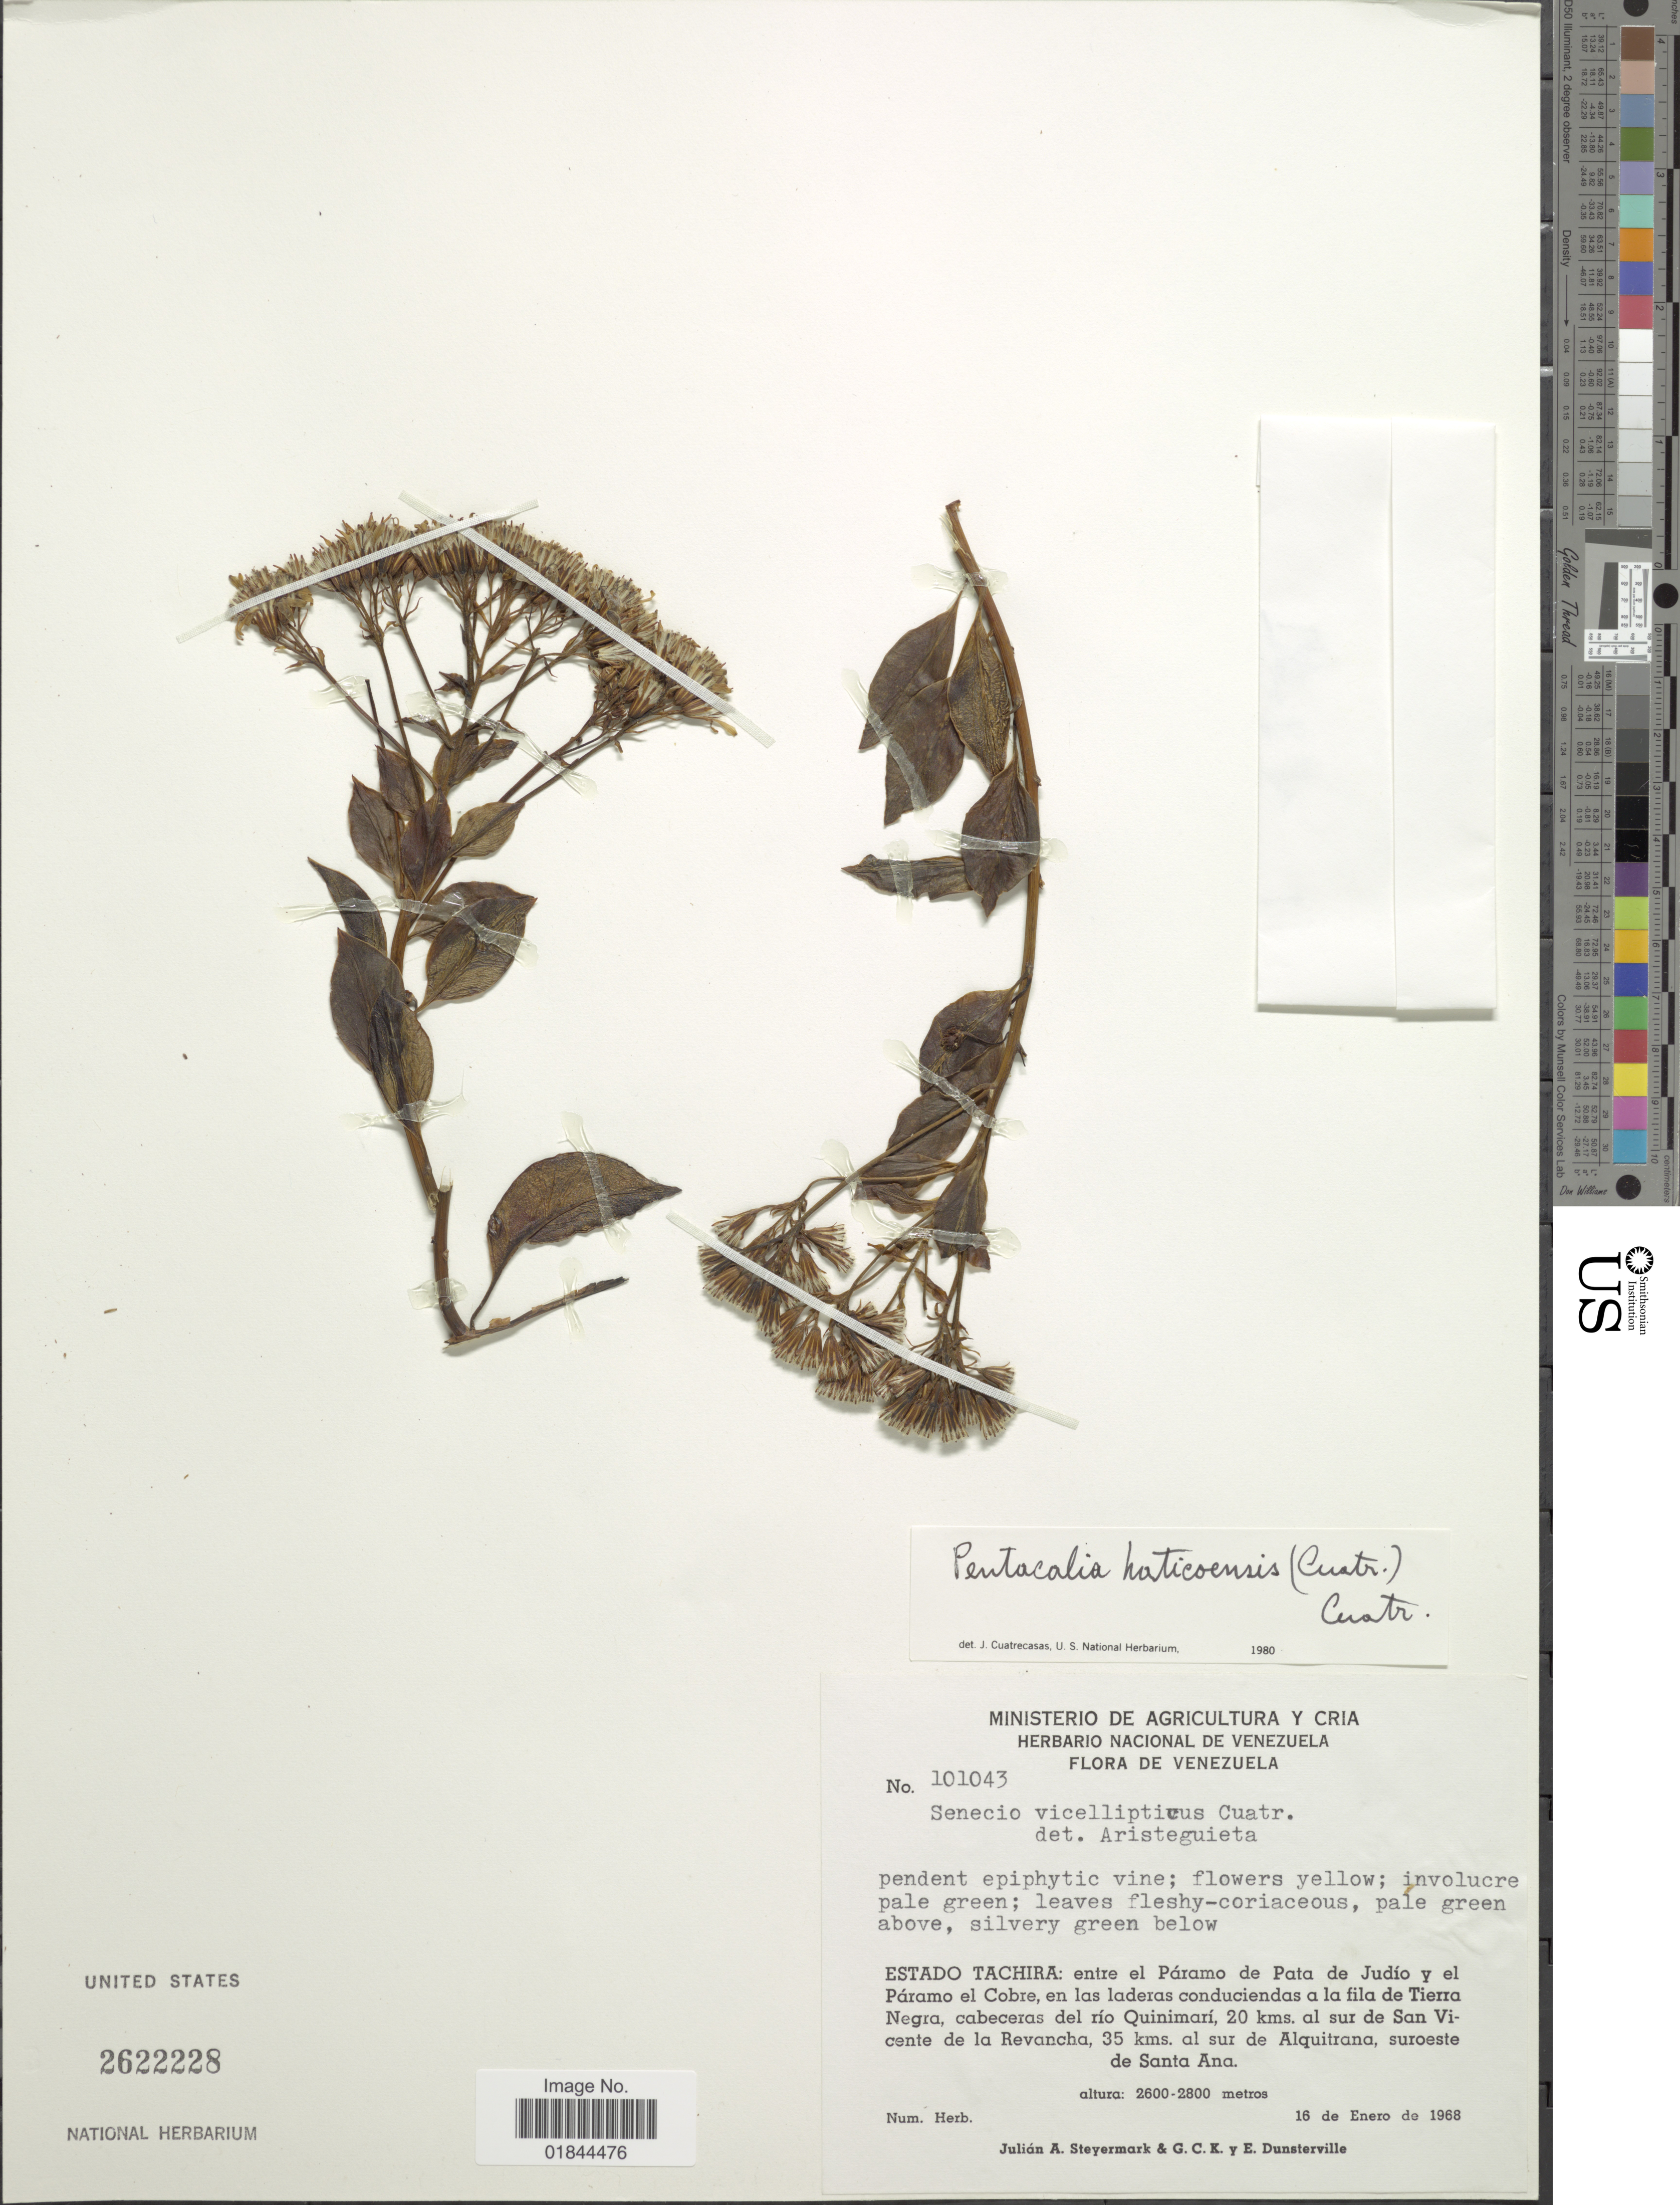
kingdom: Plantae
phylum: Tracheophyta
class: Magnoliopsida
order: Asterales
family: Asteraceae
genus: Pentacalia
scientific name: Pentacalia haticoensis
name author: (Cuatrec.) Cuatrec.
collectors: J. Steyermark, G. C. K. Dunsterville & E. Dunsterville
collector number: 101043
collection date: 1968-01-16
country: Venezuela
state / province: Tachira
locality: Enre el Páramo de Pata de Judío y el Páramo el Cobre, en las laderas conduciendas a la fila de Tierra Negra, cabeceras del río Quinimarí, 20 kms al sur de San Vicente de la Revancha, 35 kms al sur de Alquitrana, suroeste de Santa Ana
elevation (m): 2600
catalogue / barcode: US 2622228